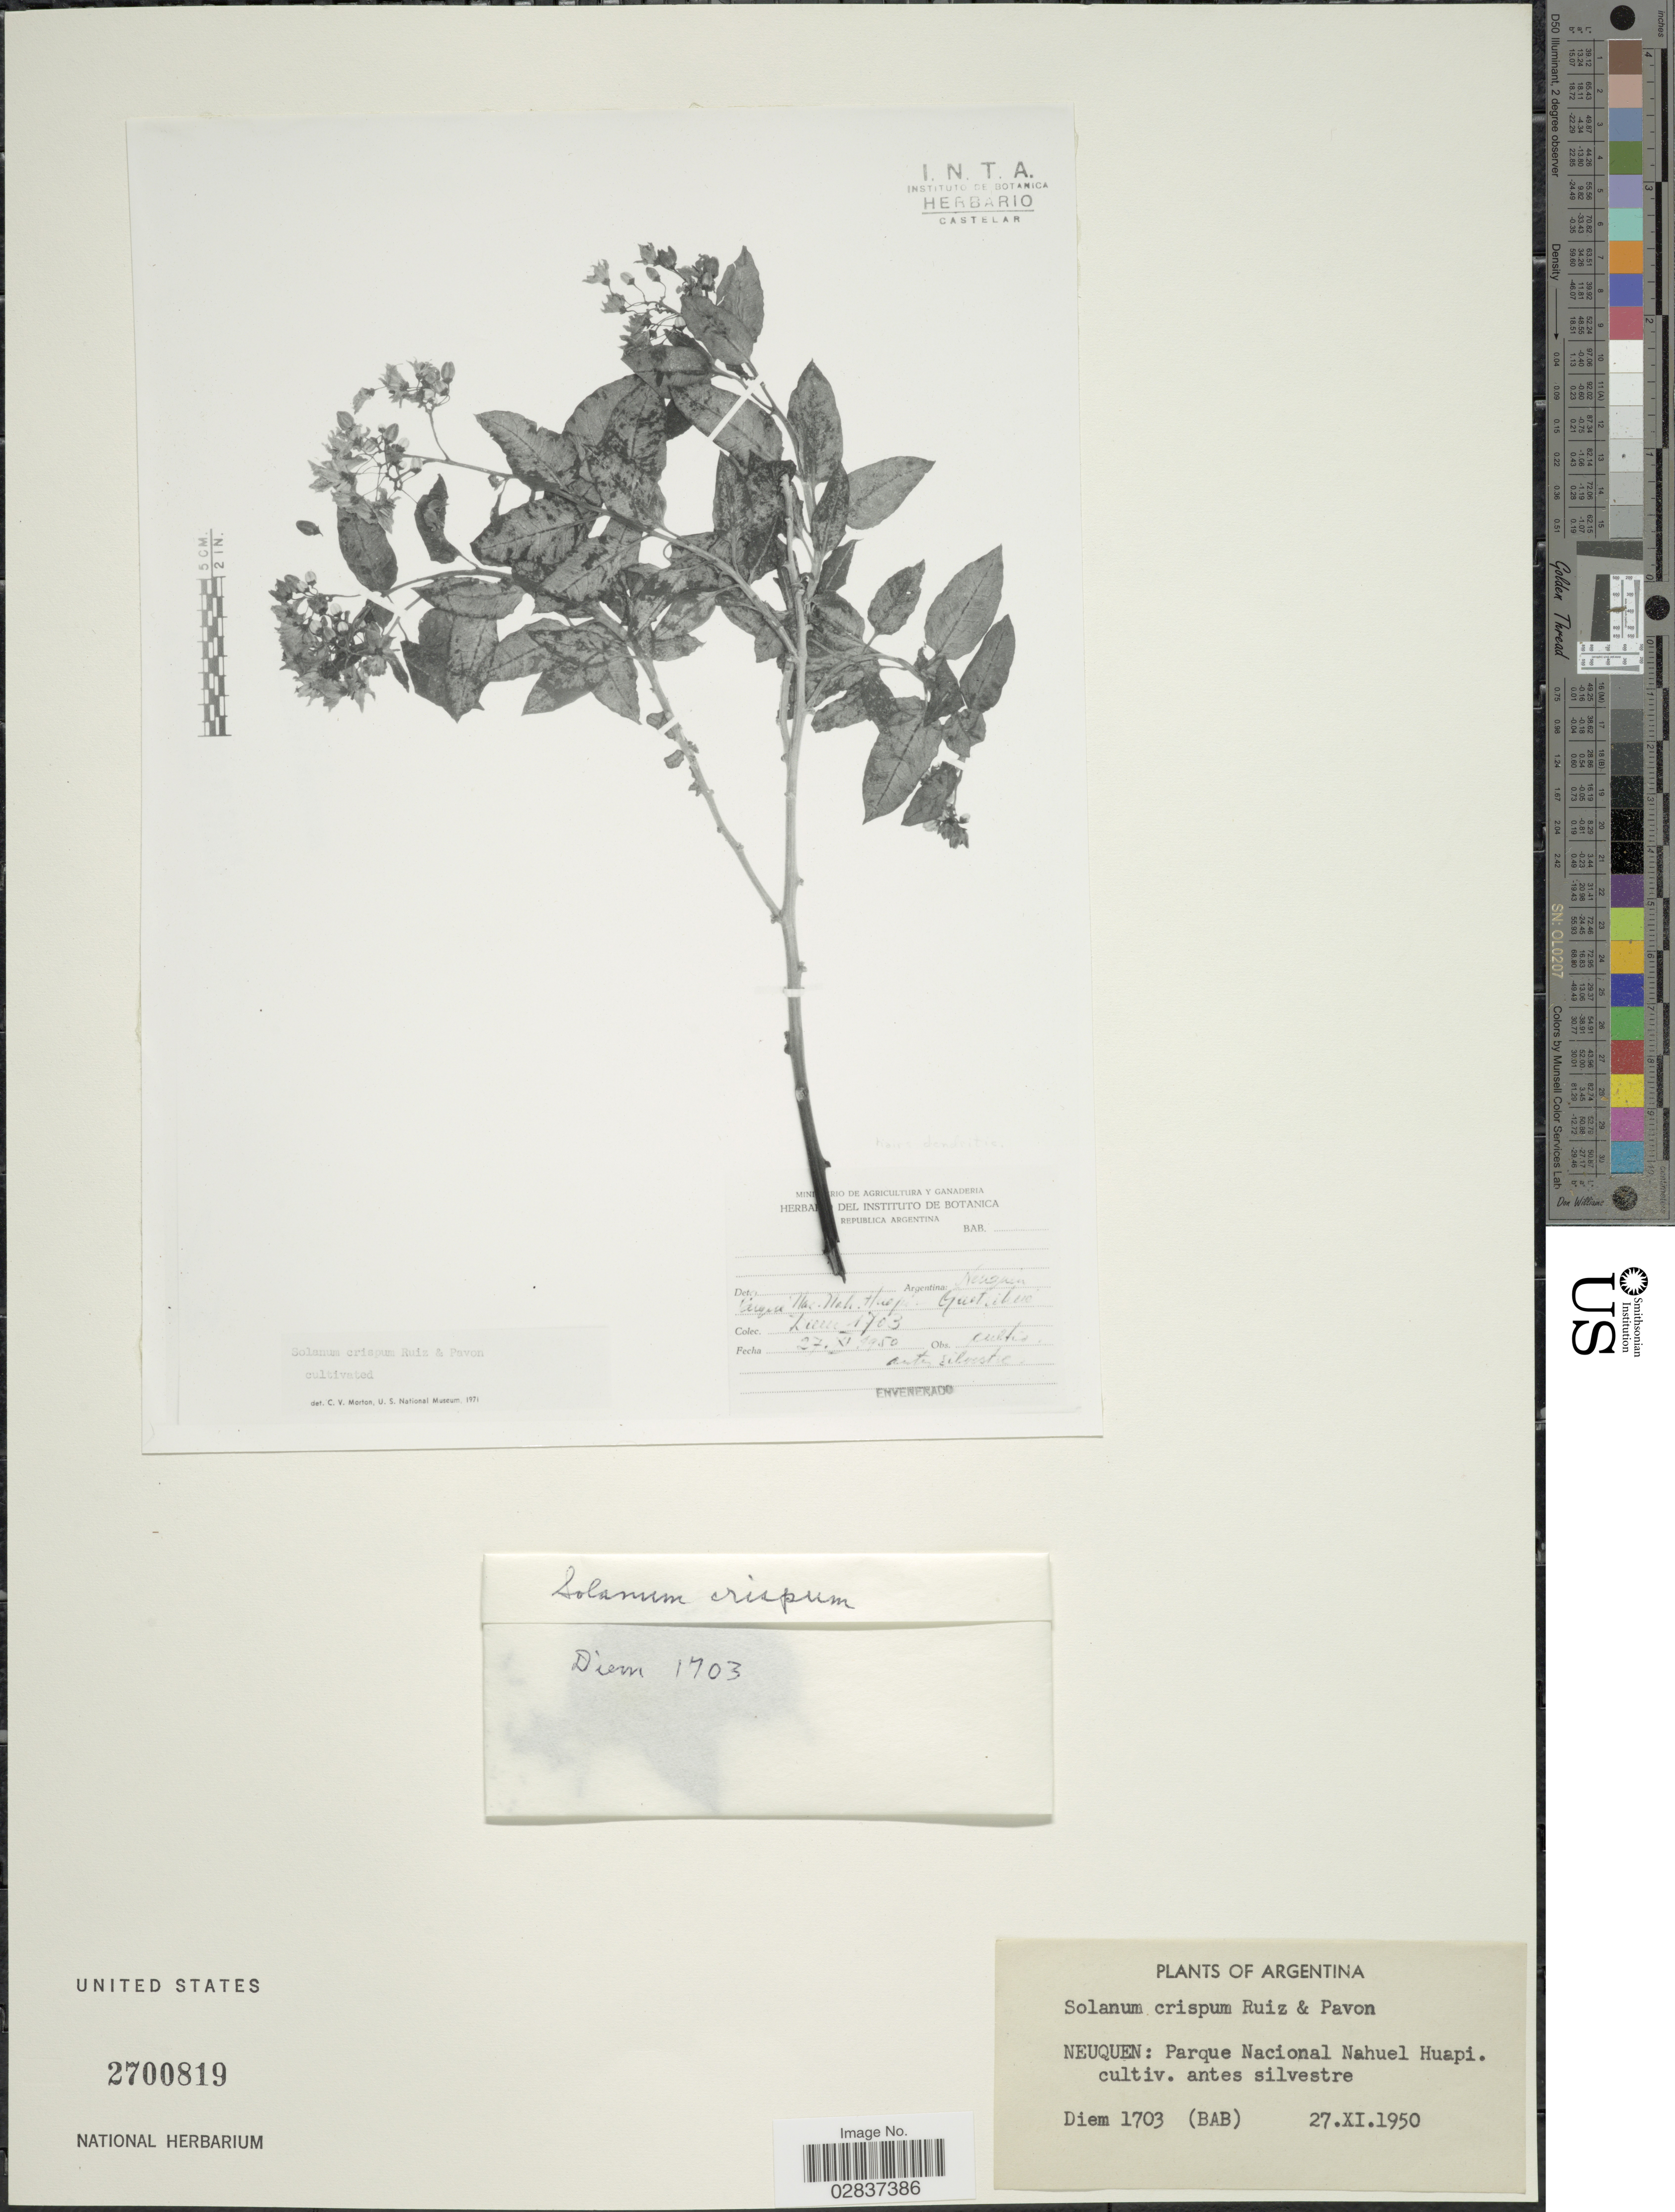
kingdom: Plantae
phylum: Tracheophyta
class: Magnoliopsida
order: Solanales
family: Solanaceae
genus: Solanum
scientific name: Solanum crispum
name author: Ruiz & Pav.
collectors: Diem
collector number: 1703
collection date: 1950-11-27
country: Argentina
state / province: Neuquen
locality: Parque Nacional Nahuel Huapi.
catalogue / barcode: US 2700819